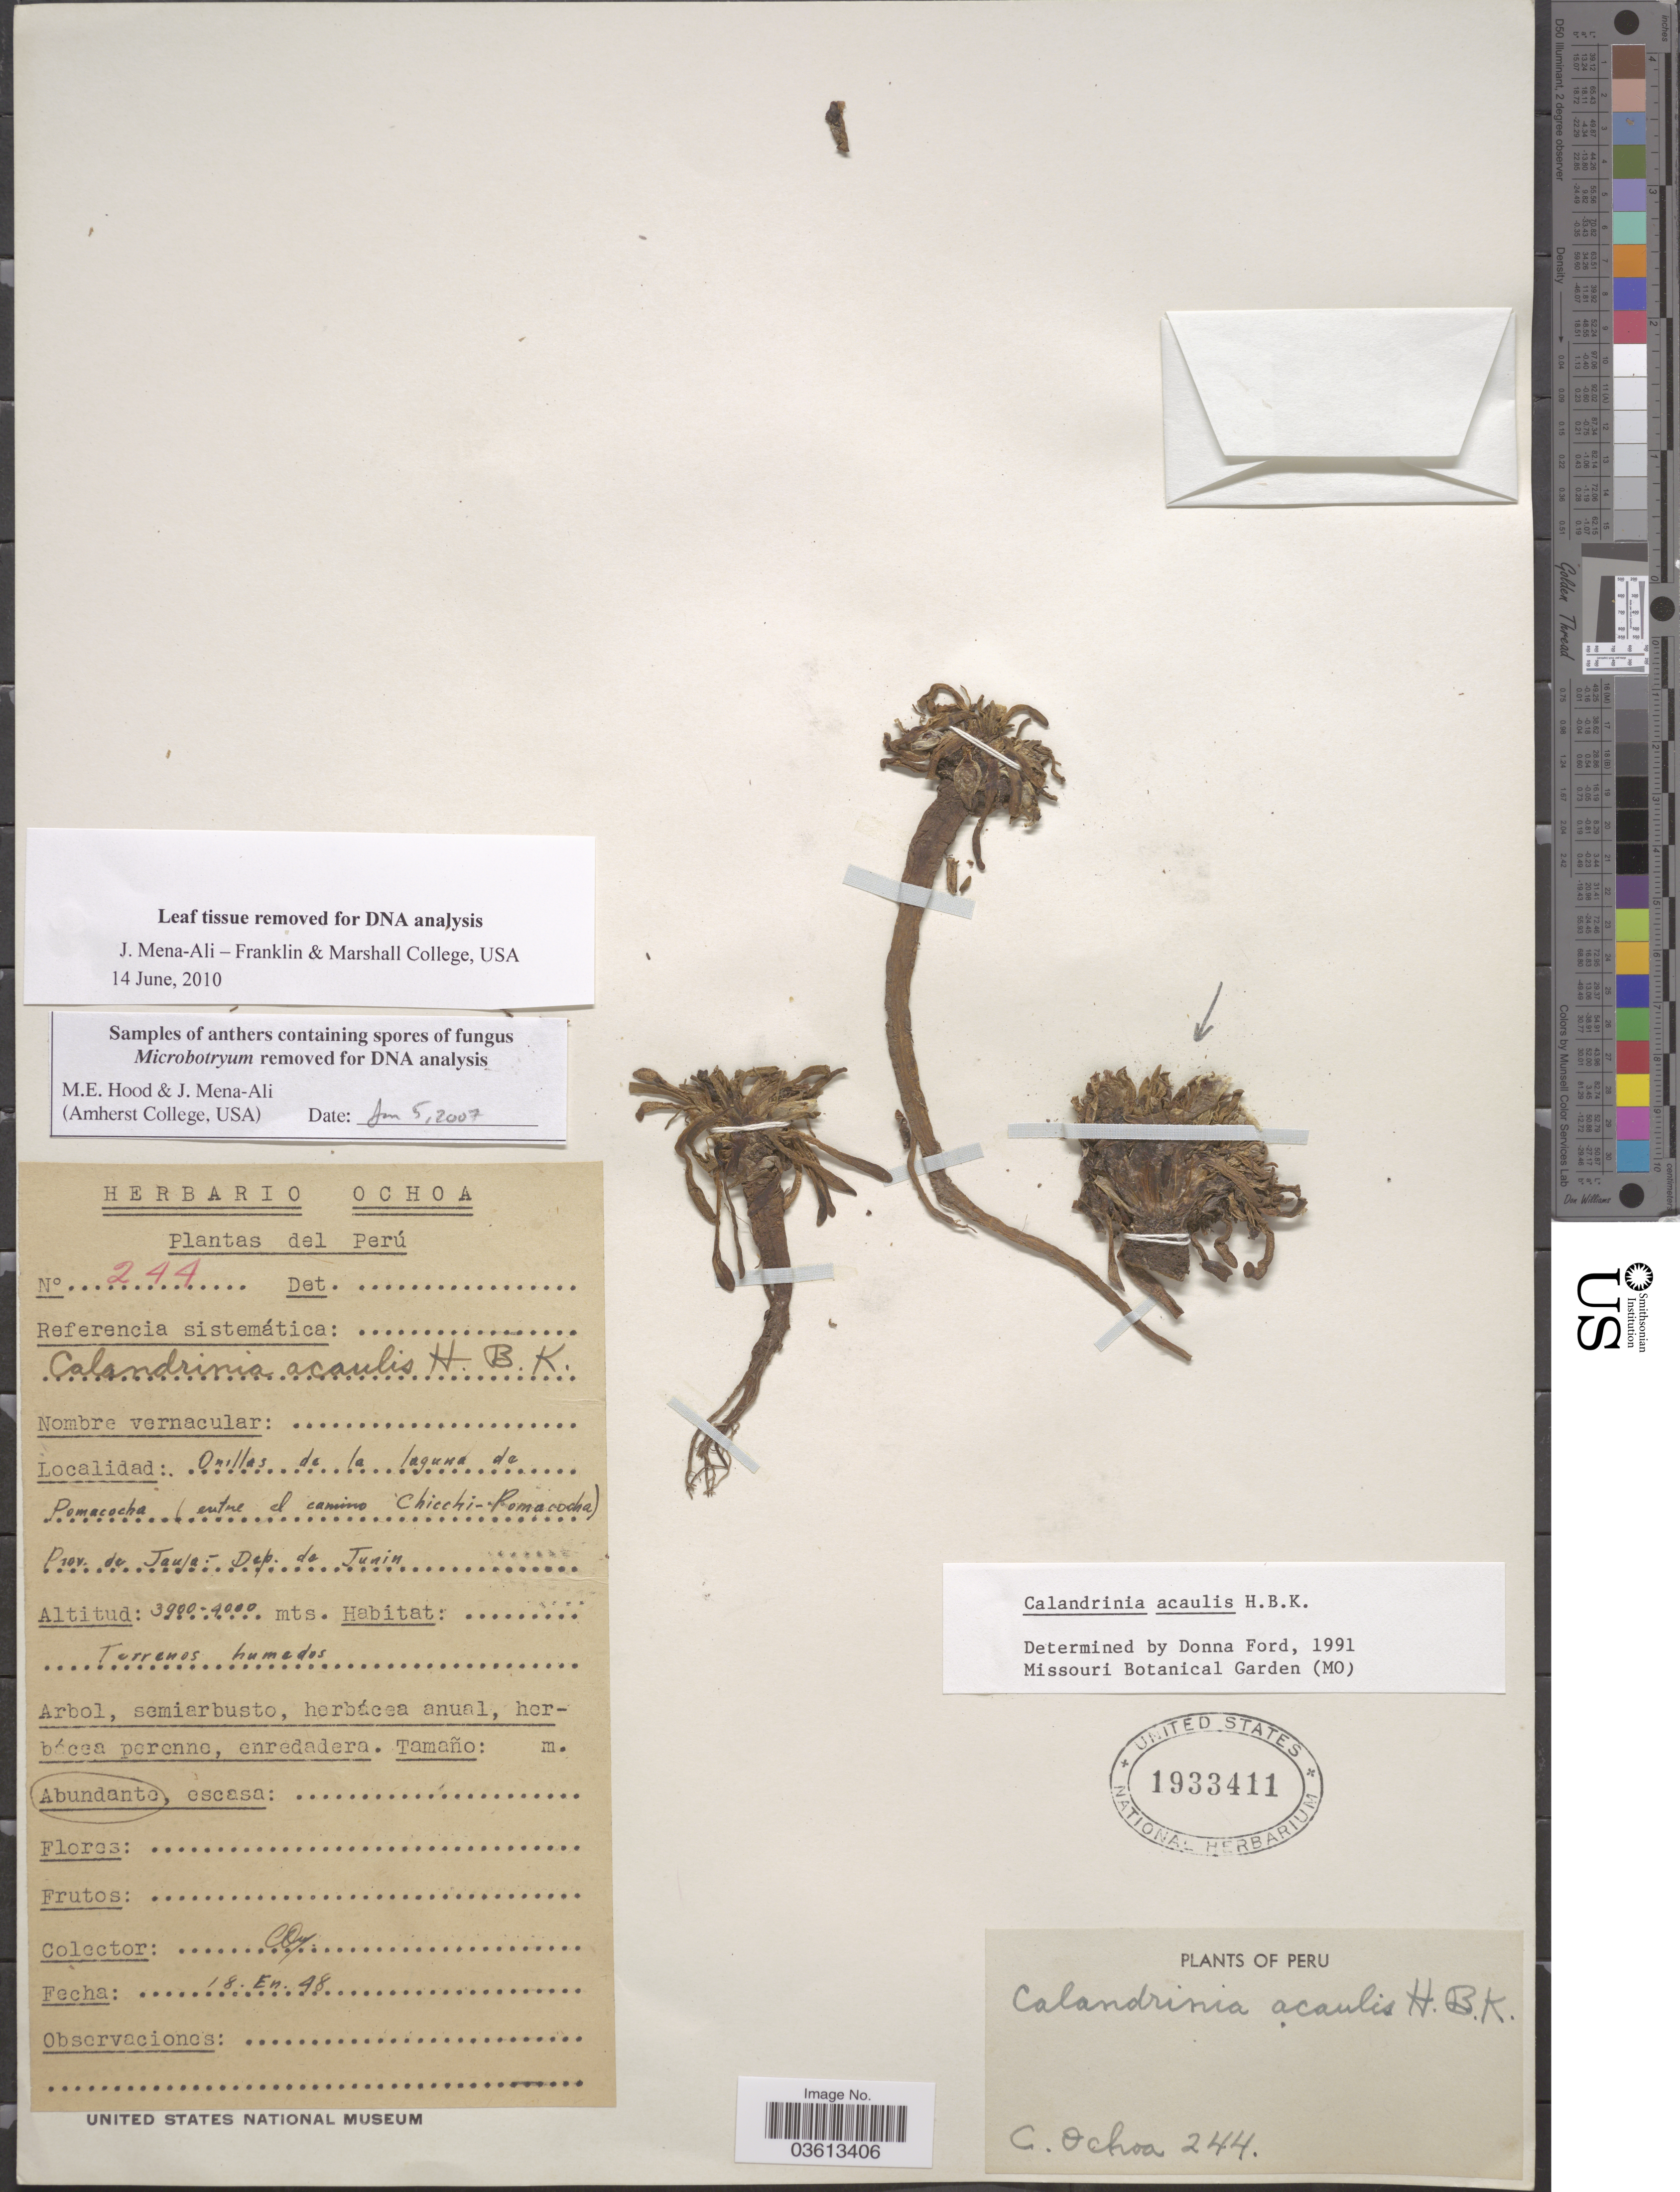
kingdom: Plantae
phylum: Tracheophyta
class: Magnoliopsida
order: Caryophyllales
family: Montiaceae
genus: Calandrinia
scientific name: Calandrinia acaulis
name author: Kunth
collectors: C. Ochoa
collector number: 244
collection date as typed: Transcribed d/m/y: 18/1/48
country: Peru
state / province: Junín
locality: Orillas de la laguna de Pomacocha (entre el camino Chicchi - Pomacocha), Prov. de Jauja - Dep. de Junín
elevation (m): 3900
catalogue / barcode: US 1933411